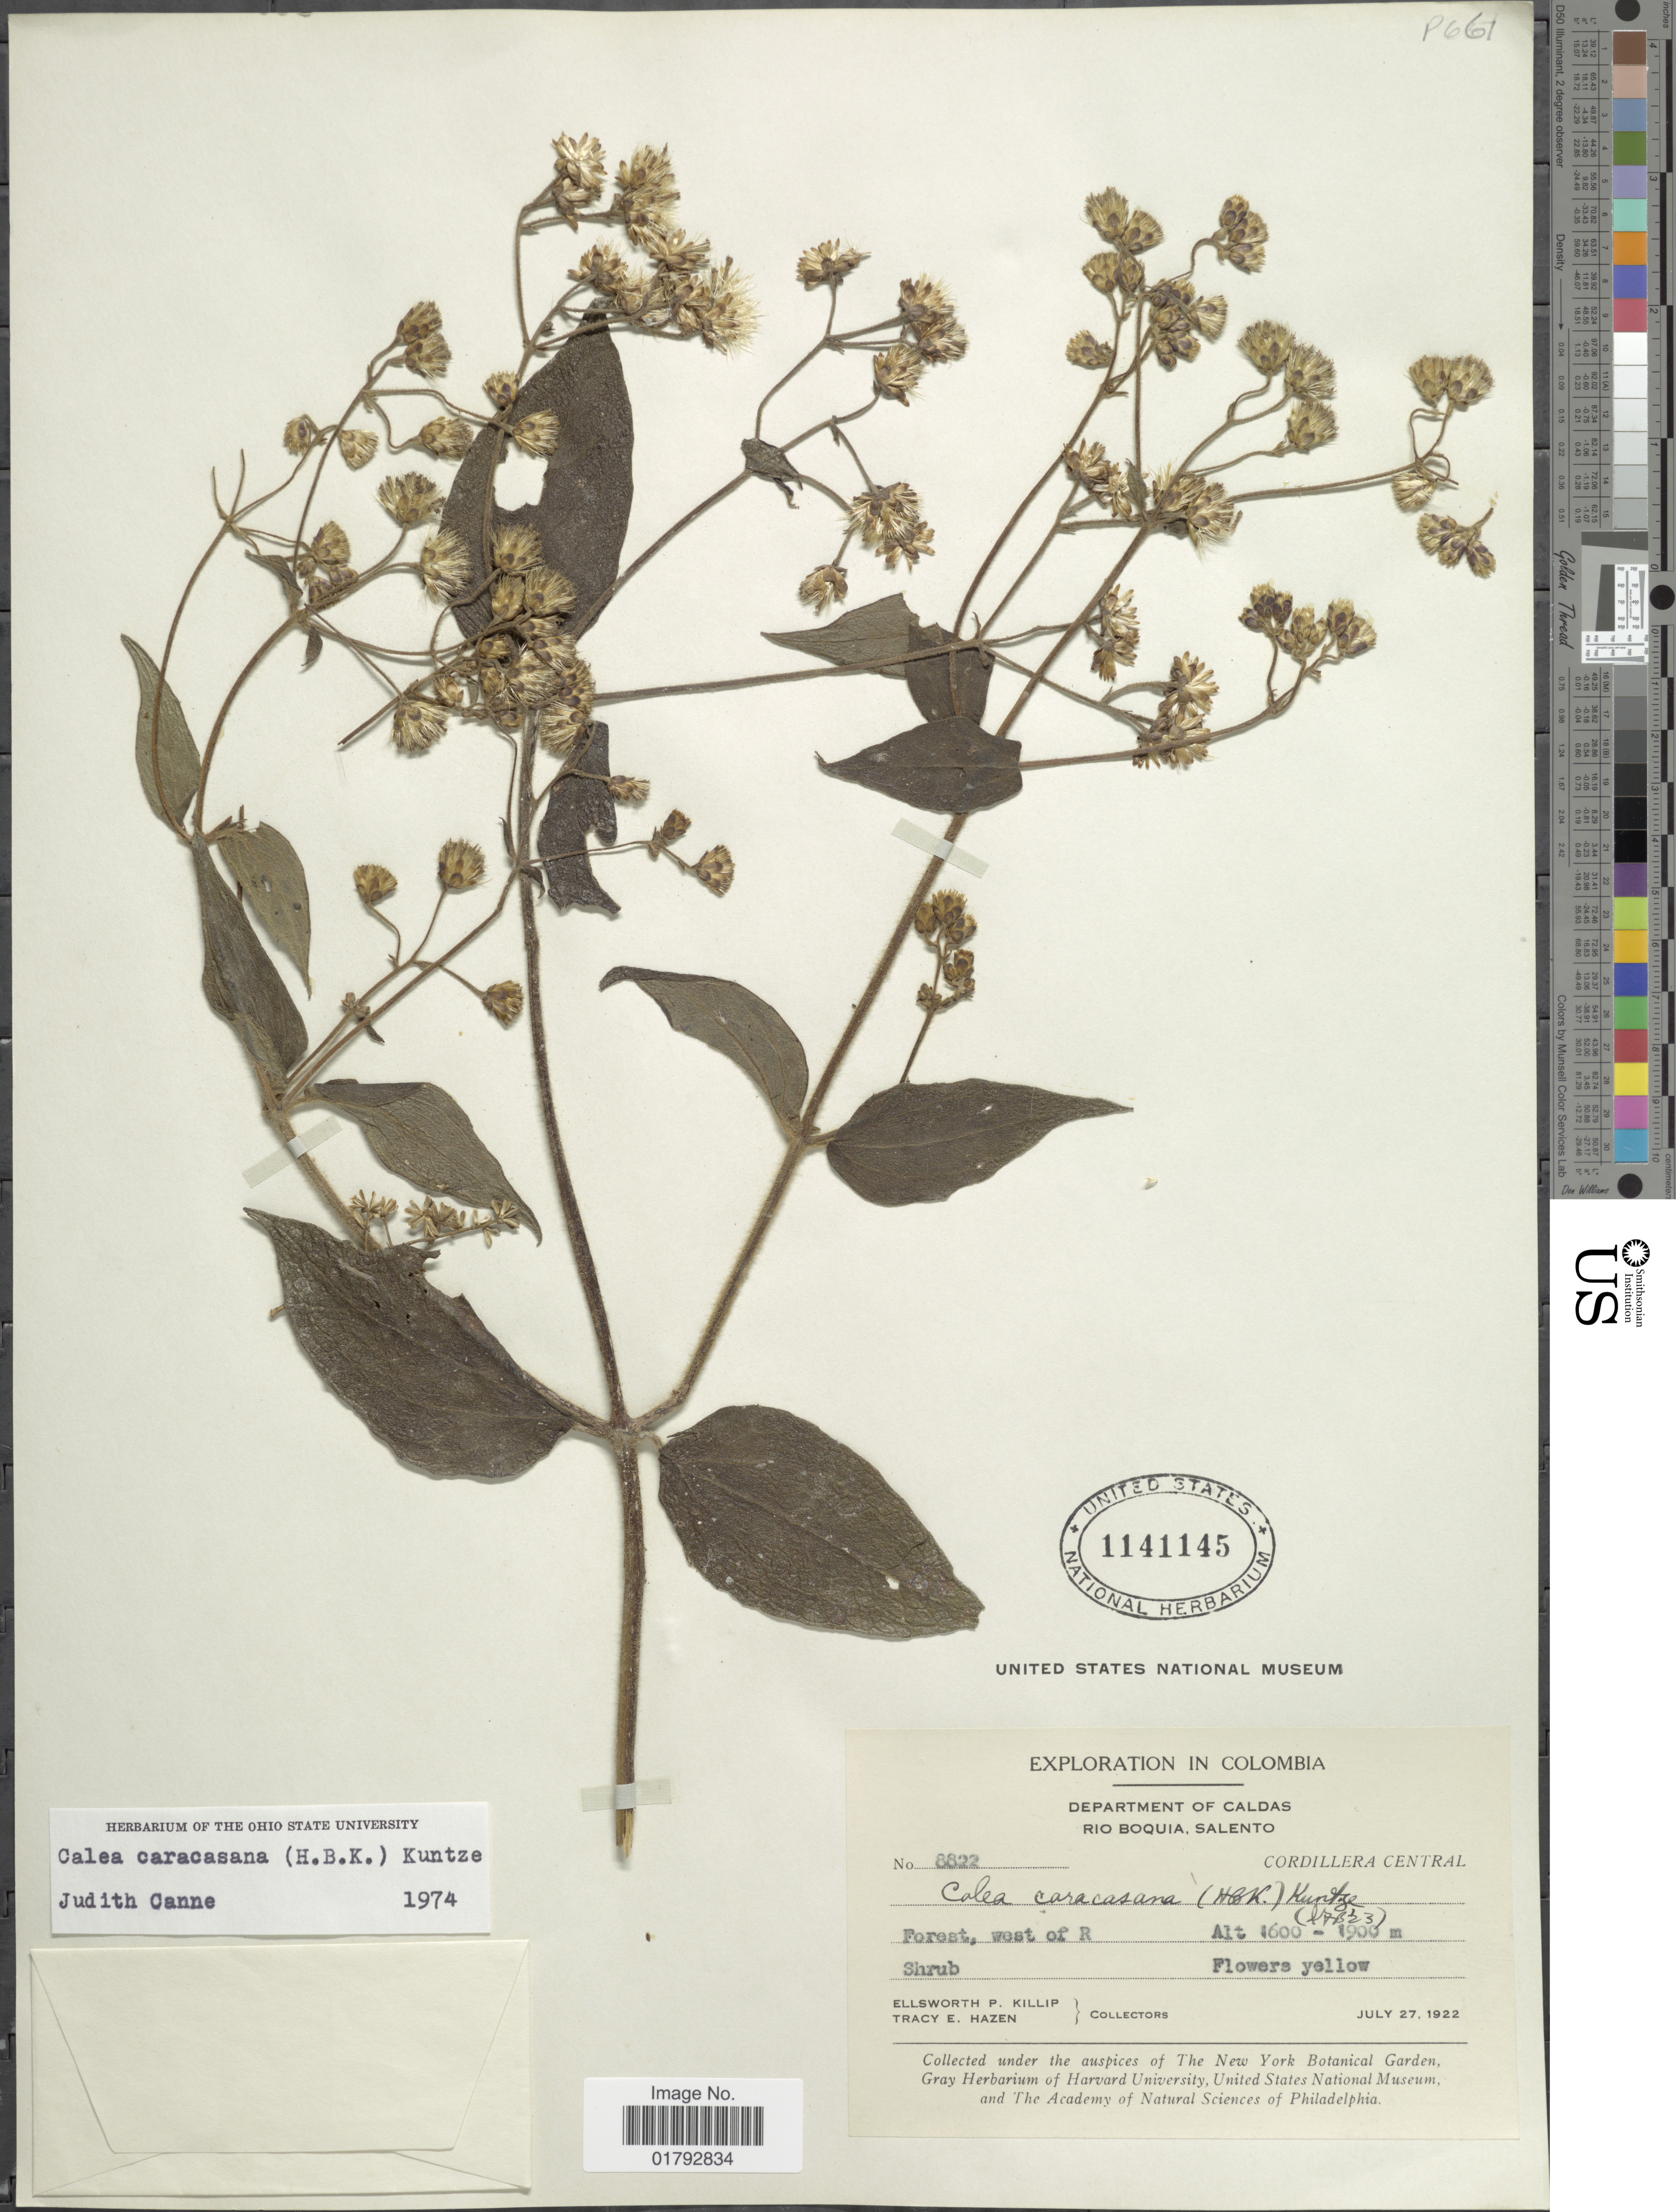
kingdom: Plantae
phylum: Tracheophyta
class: Magnoliopsida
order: Asterales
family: Asteraceae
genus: Alloispermum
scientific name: Alloispermum caracasanum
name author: (Kunth) H. Rob.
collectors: E. P. Killip & T. E. Hazen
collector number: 8822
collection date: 1922-07-27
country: Colombia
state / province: Caldas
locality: Department of Caldas, Rio Boquia, Salento. Cordillera Central.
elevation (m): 1600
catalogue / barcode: US 1141145